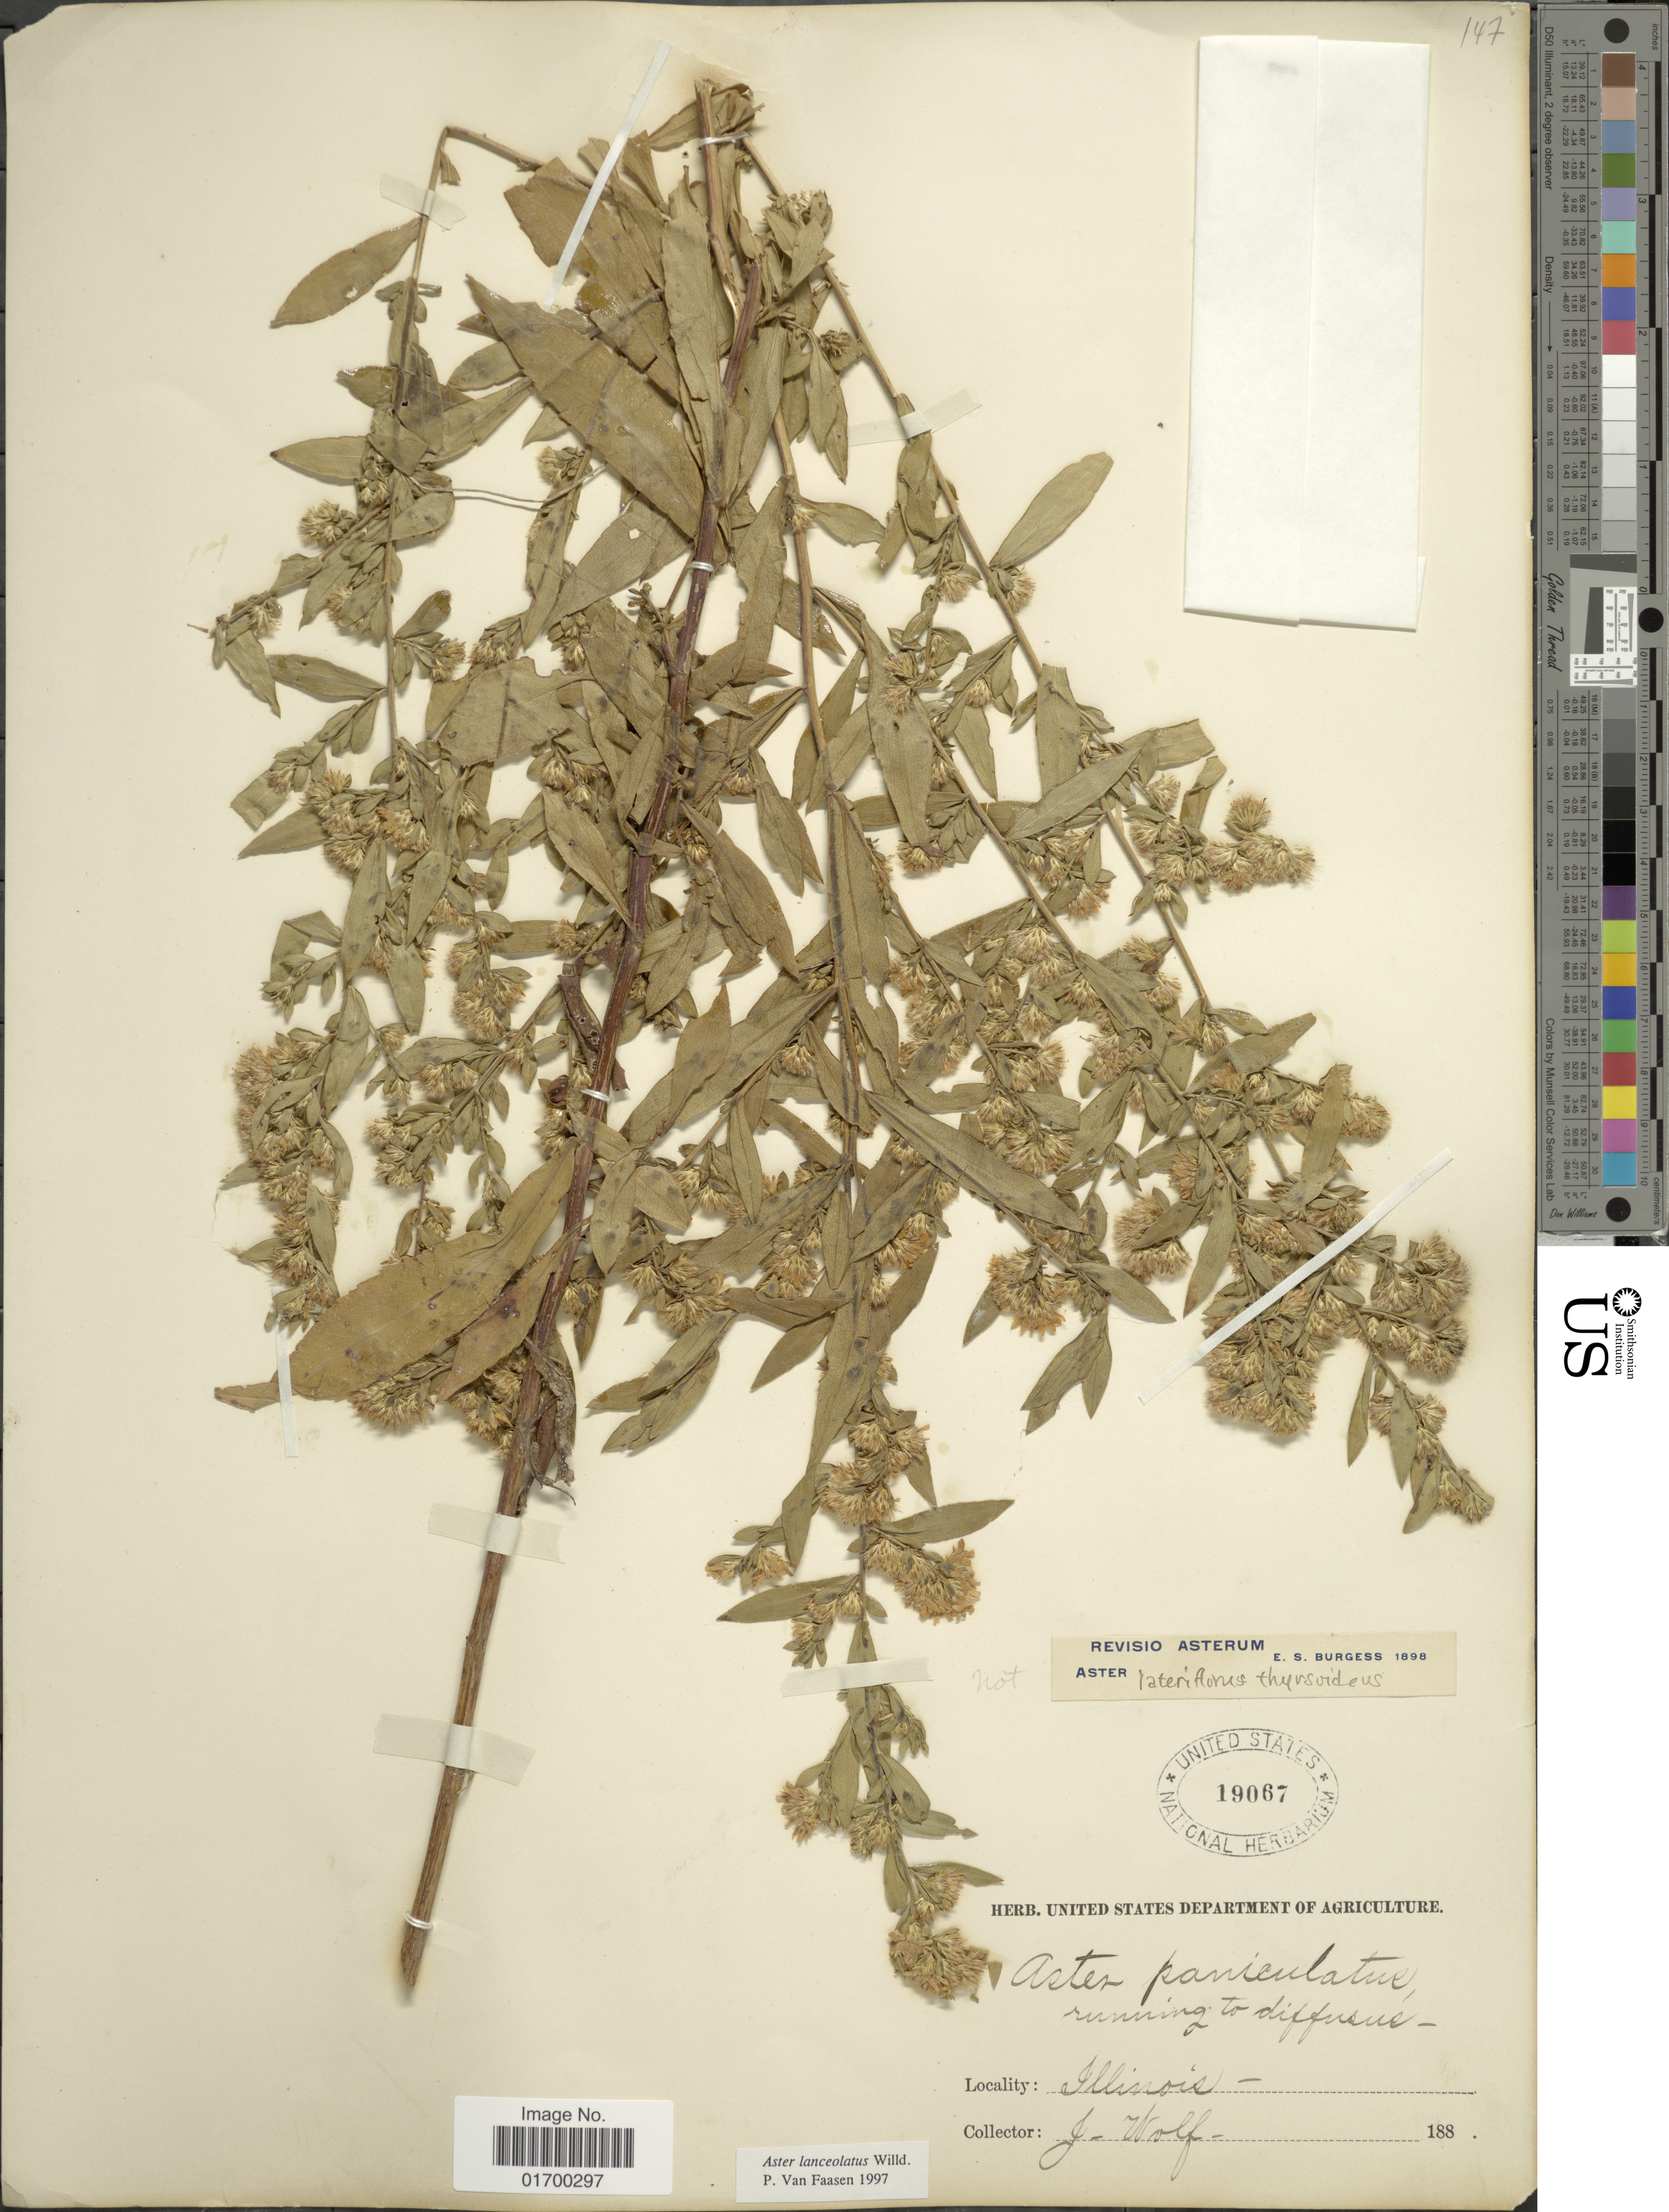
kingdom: Plantae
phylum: Tracheophyta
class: Magnoliopsida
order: Asterales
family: Asteraceae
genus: Symphyotrichum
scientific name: Symphyotrichum lanceolatum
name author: (Willd.) G.L. Nesom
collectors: J. Wolf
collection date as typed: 188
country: United States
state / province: Illinois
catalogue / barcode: US 18067